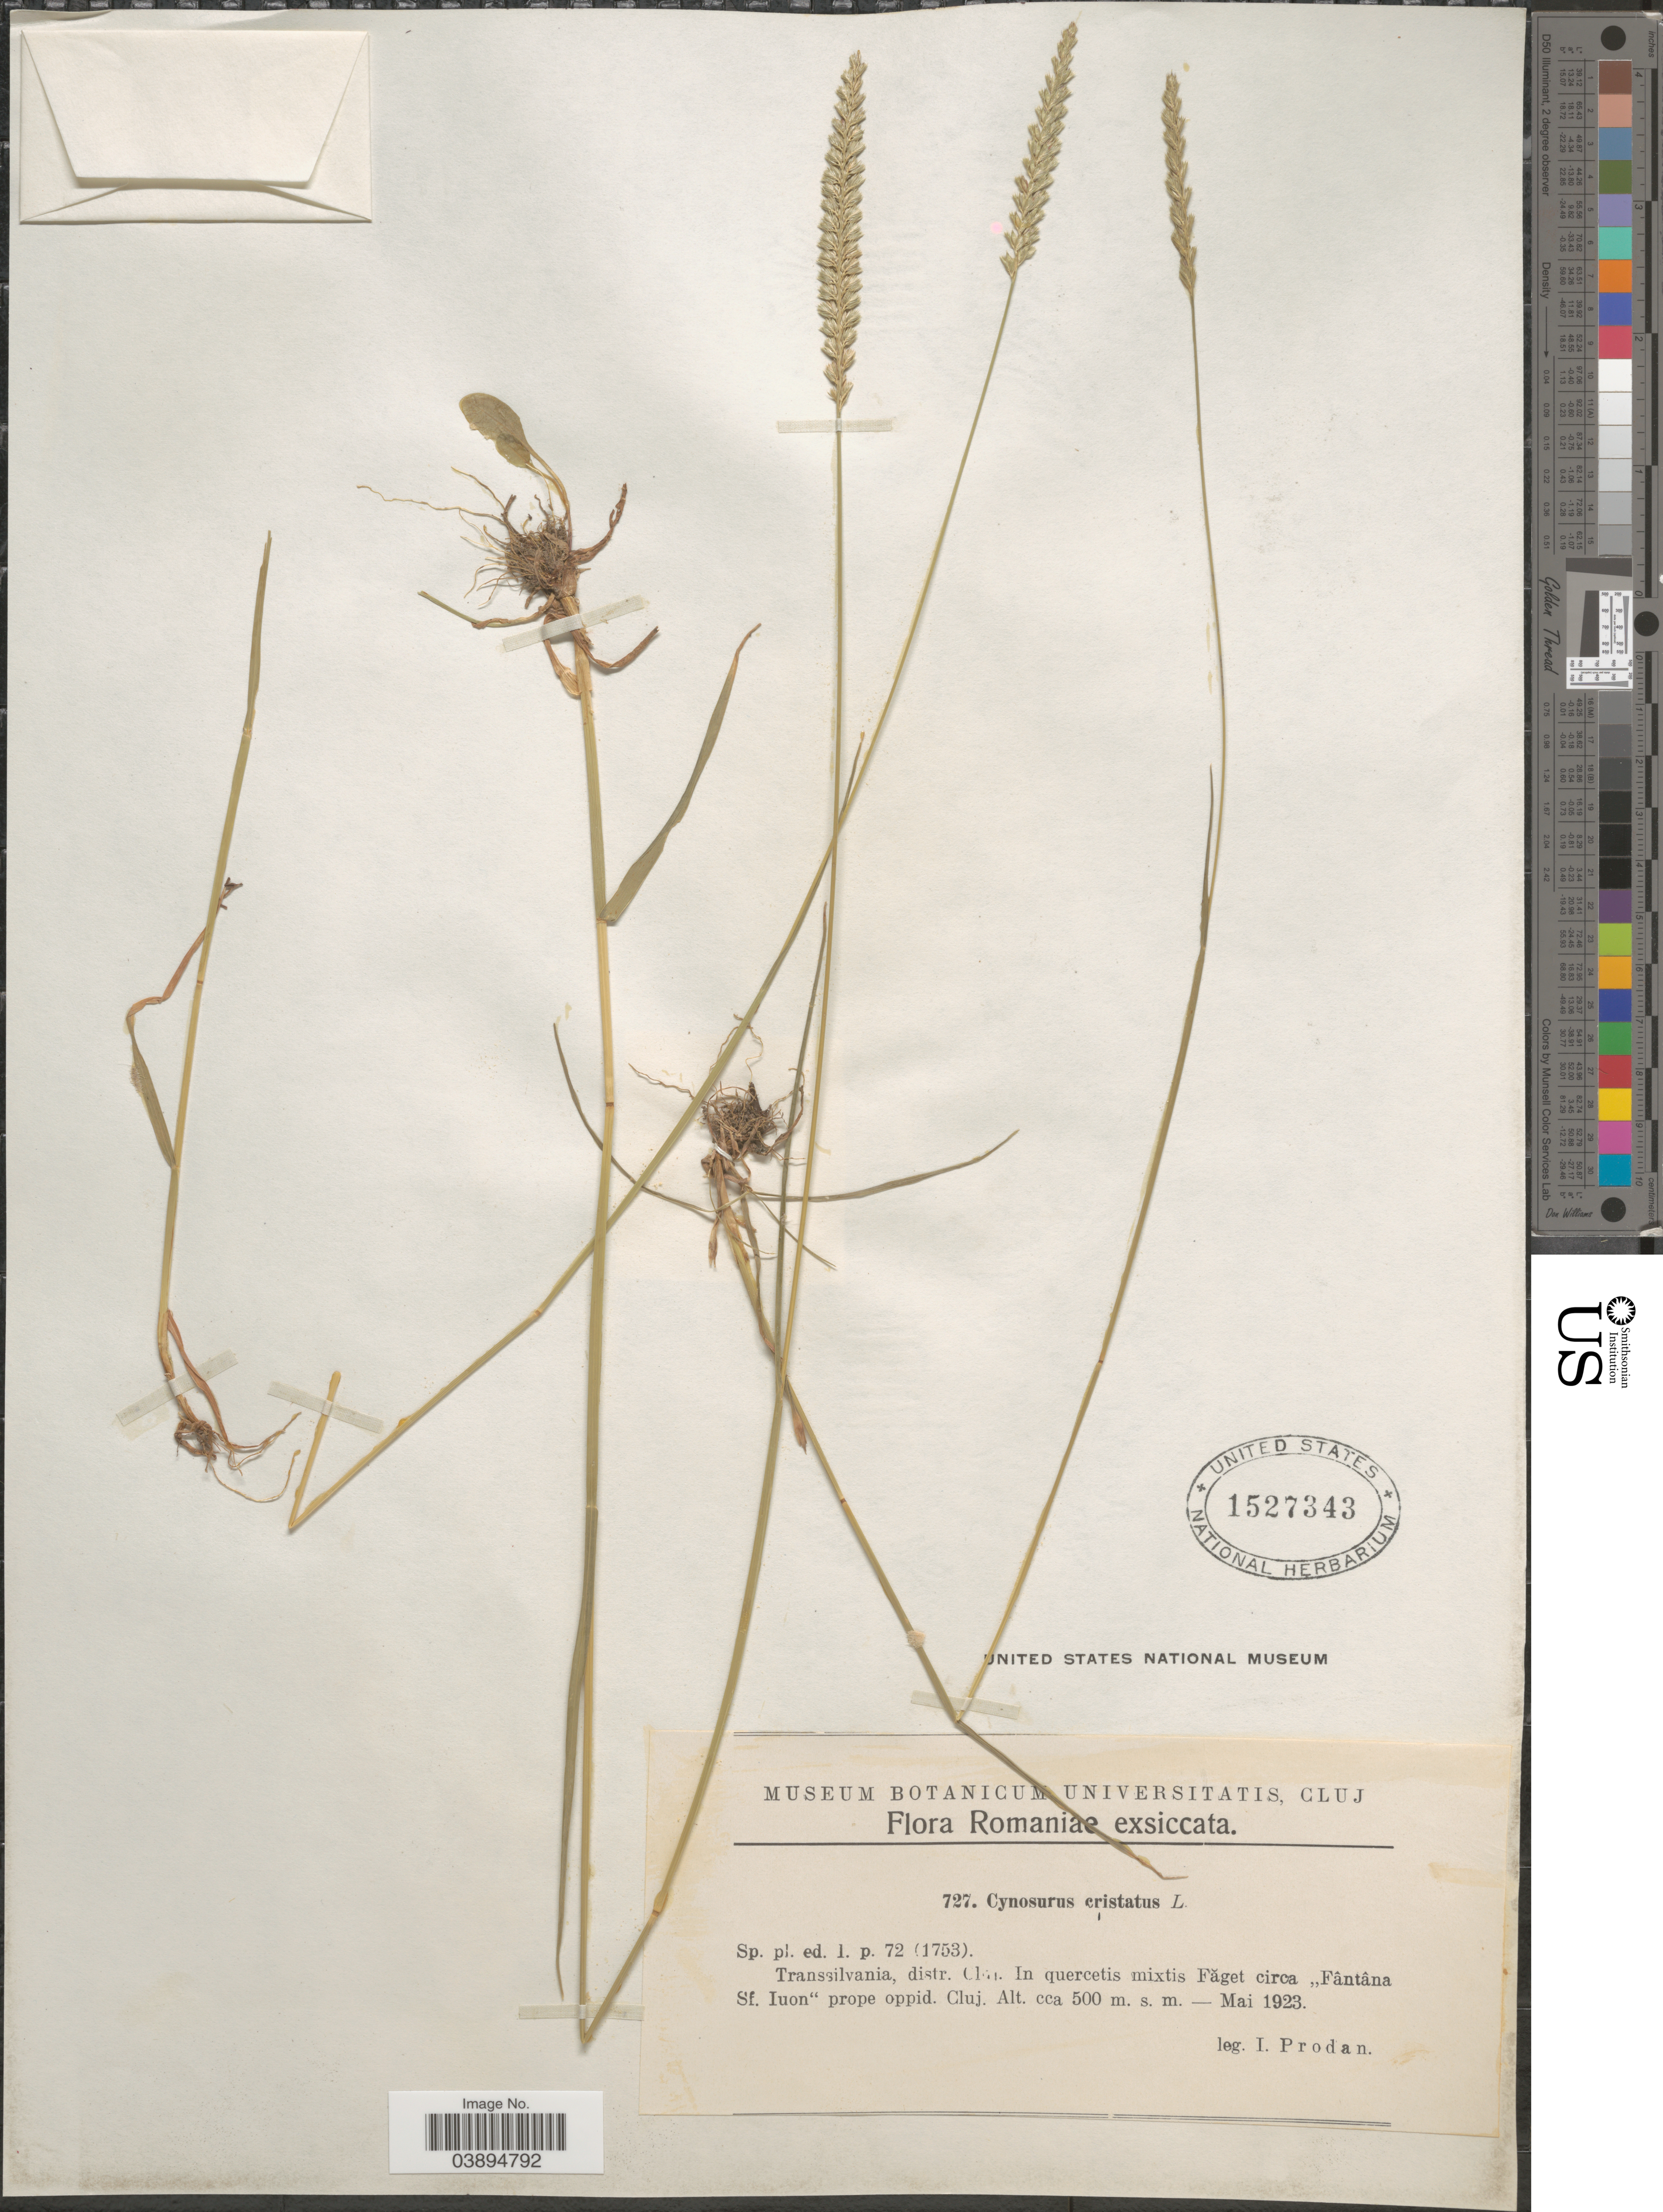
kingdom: Plantae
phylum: Tracheophyta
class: Liliopsida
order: Poales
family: Poaceae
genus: Cynosurus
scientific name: Cynosurus cristatus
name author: L.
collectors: I. Prodán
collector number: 727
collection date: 1923-05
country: Romania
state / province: Cluj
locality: Romaniae. Transsilvania, distr. Cluj. In quercetis mixtis Făget circa "Fântâna Sf. Iuon" prope oppid. Cluj.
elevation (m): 500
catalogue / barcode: US 1527343